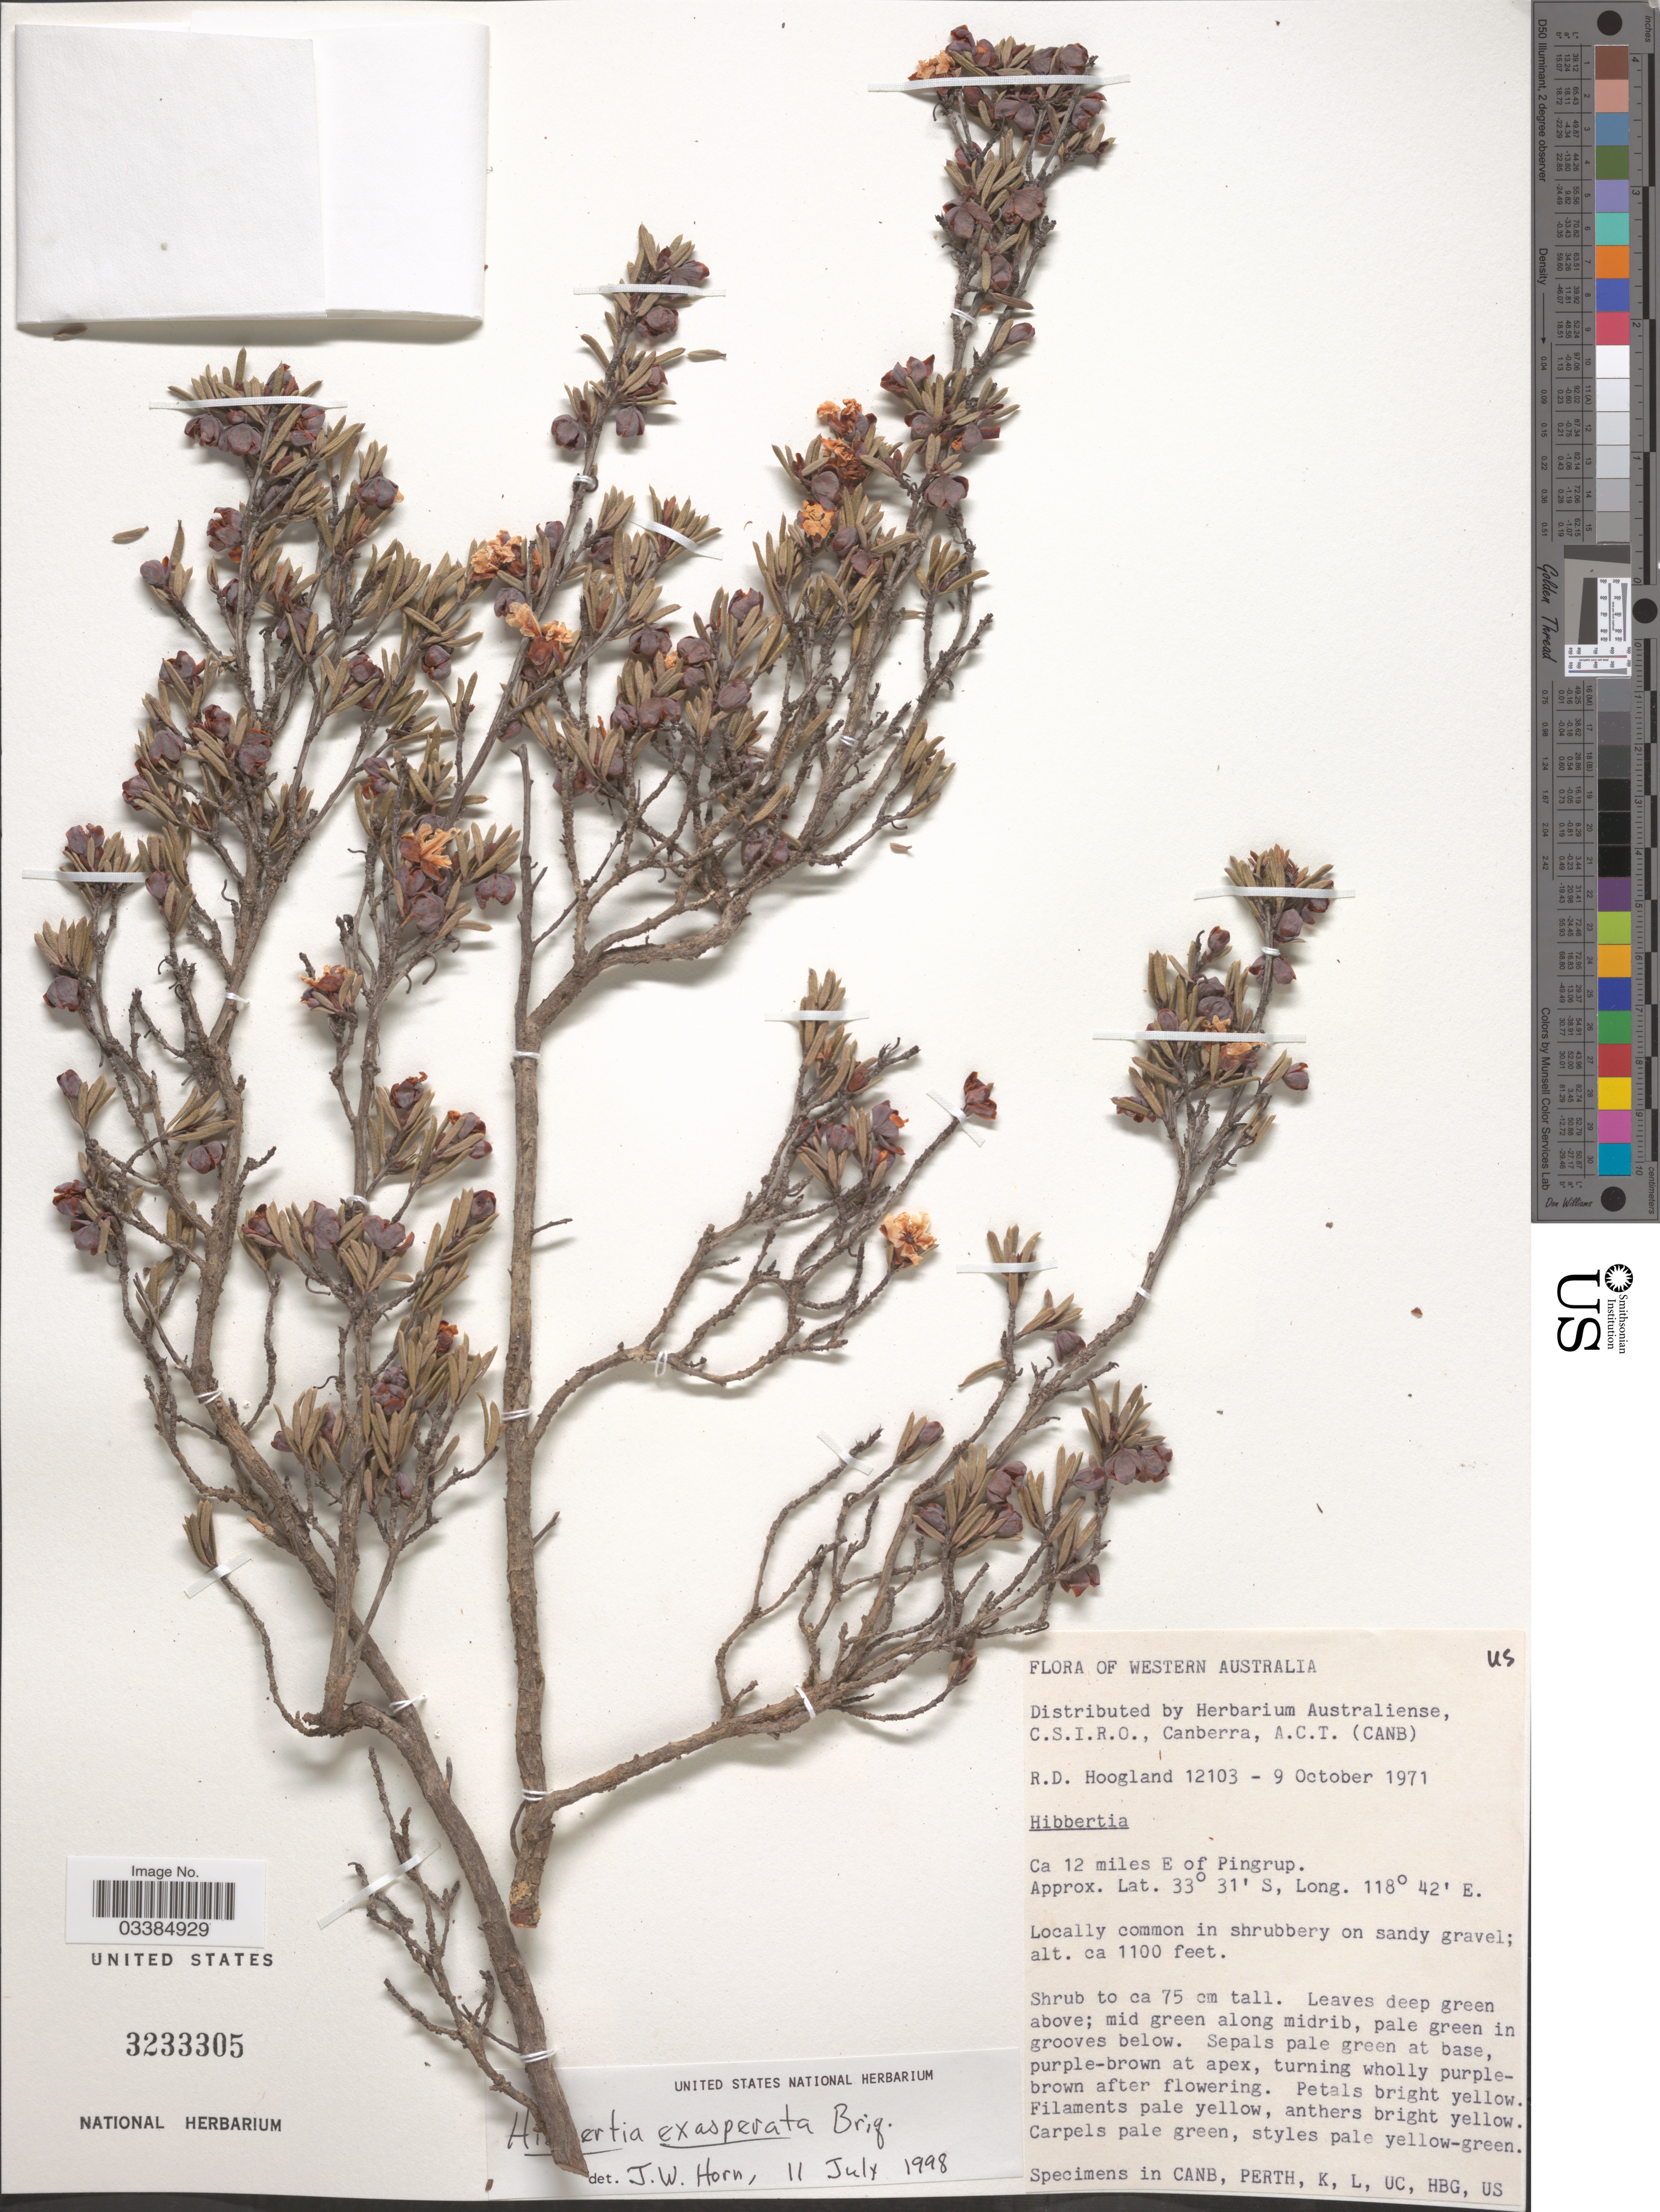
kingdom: Plantae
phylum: Tracheophyta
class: Magnoliopsida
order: Dilleniales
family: Dilleniaceae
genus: Hibbertia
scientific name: Hibbertia exasperata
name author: Briq.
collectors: R. D. Hoogland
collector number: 12103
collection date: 1971-10-09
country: Australia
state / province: Western Australia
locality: Ca 12 miles E of Pingrup.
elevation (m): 335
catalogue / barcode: US 3233305